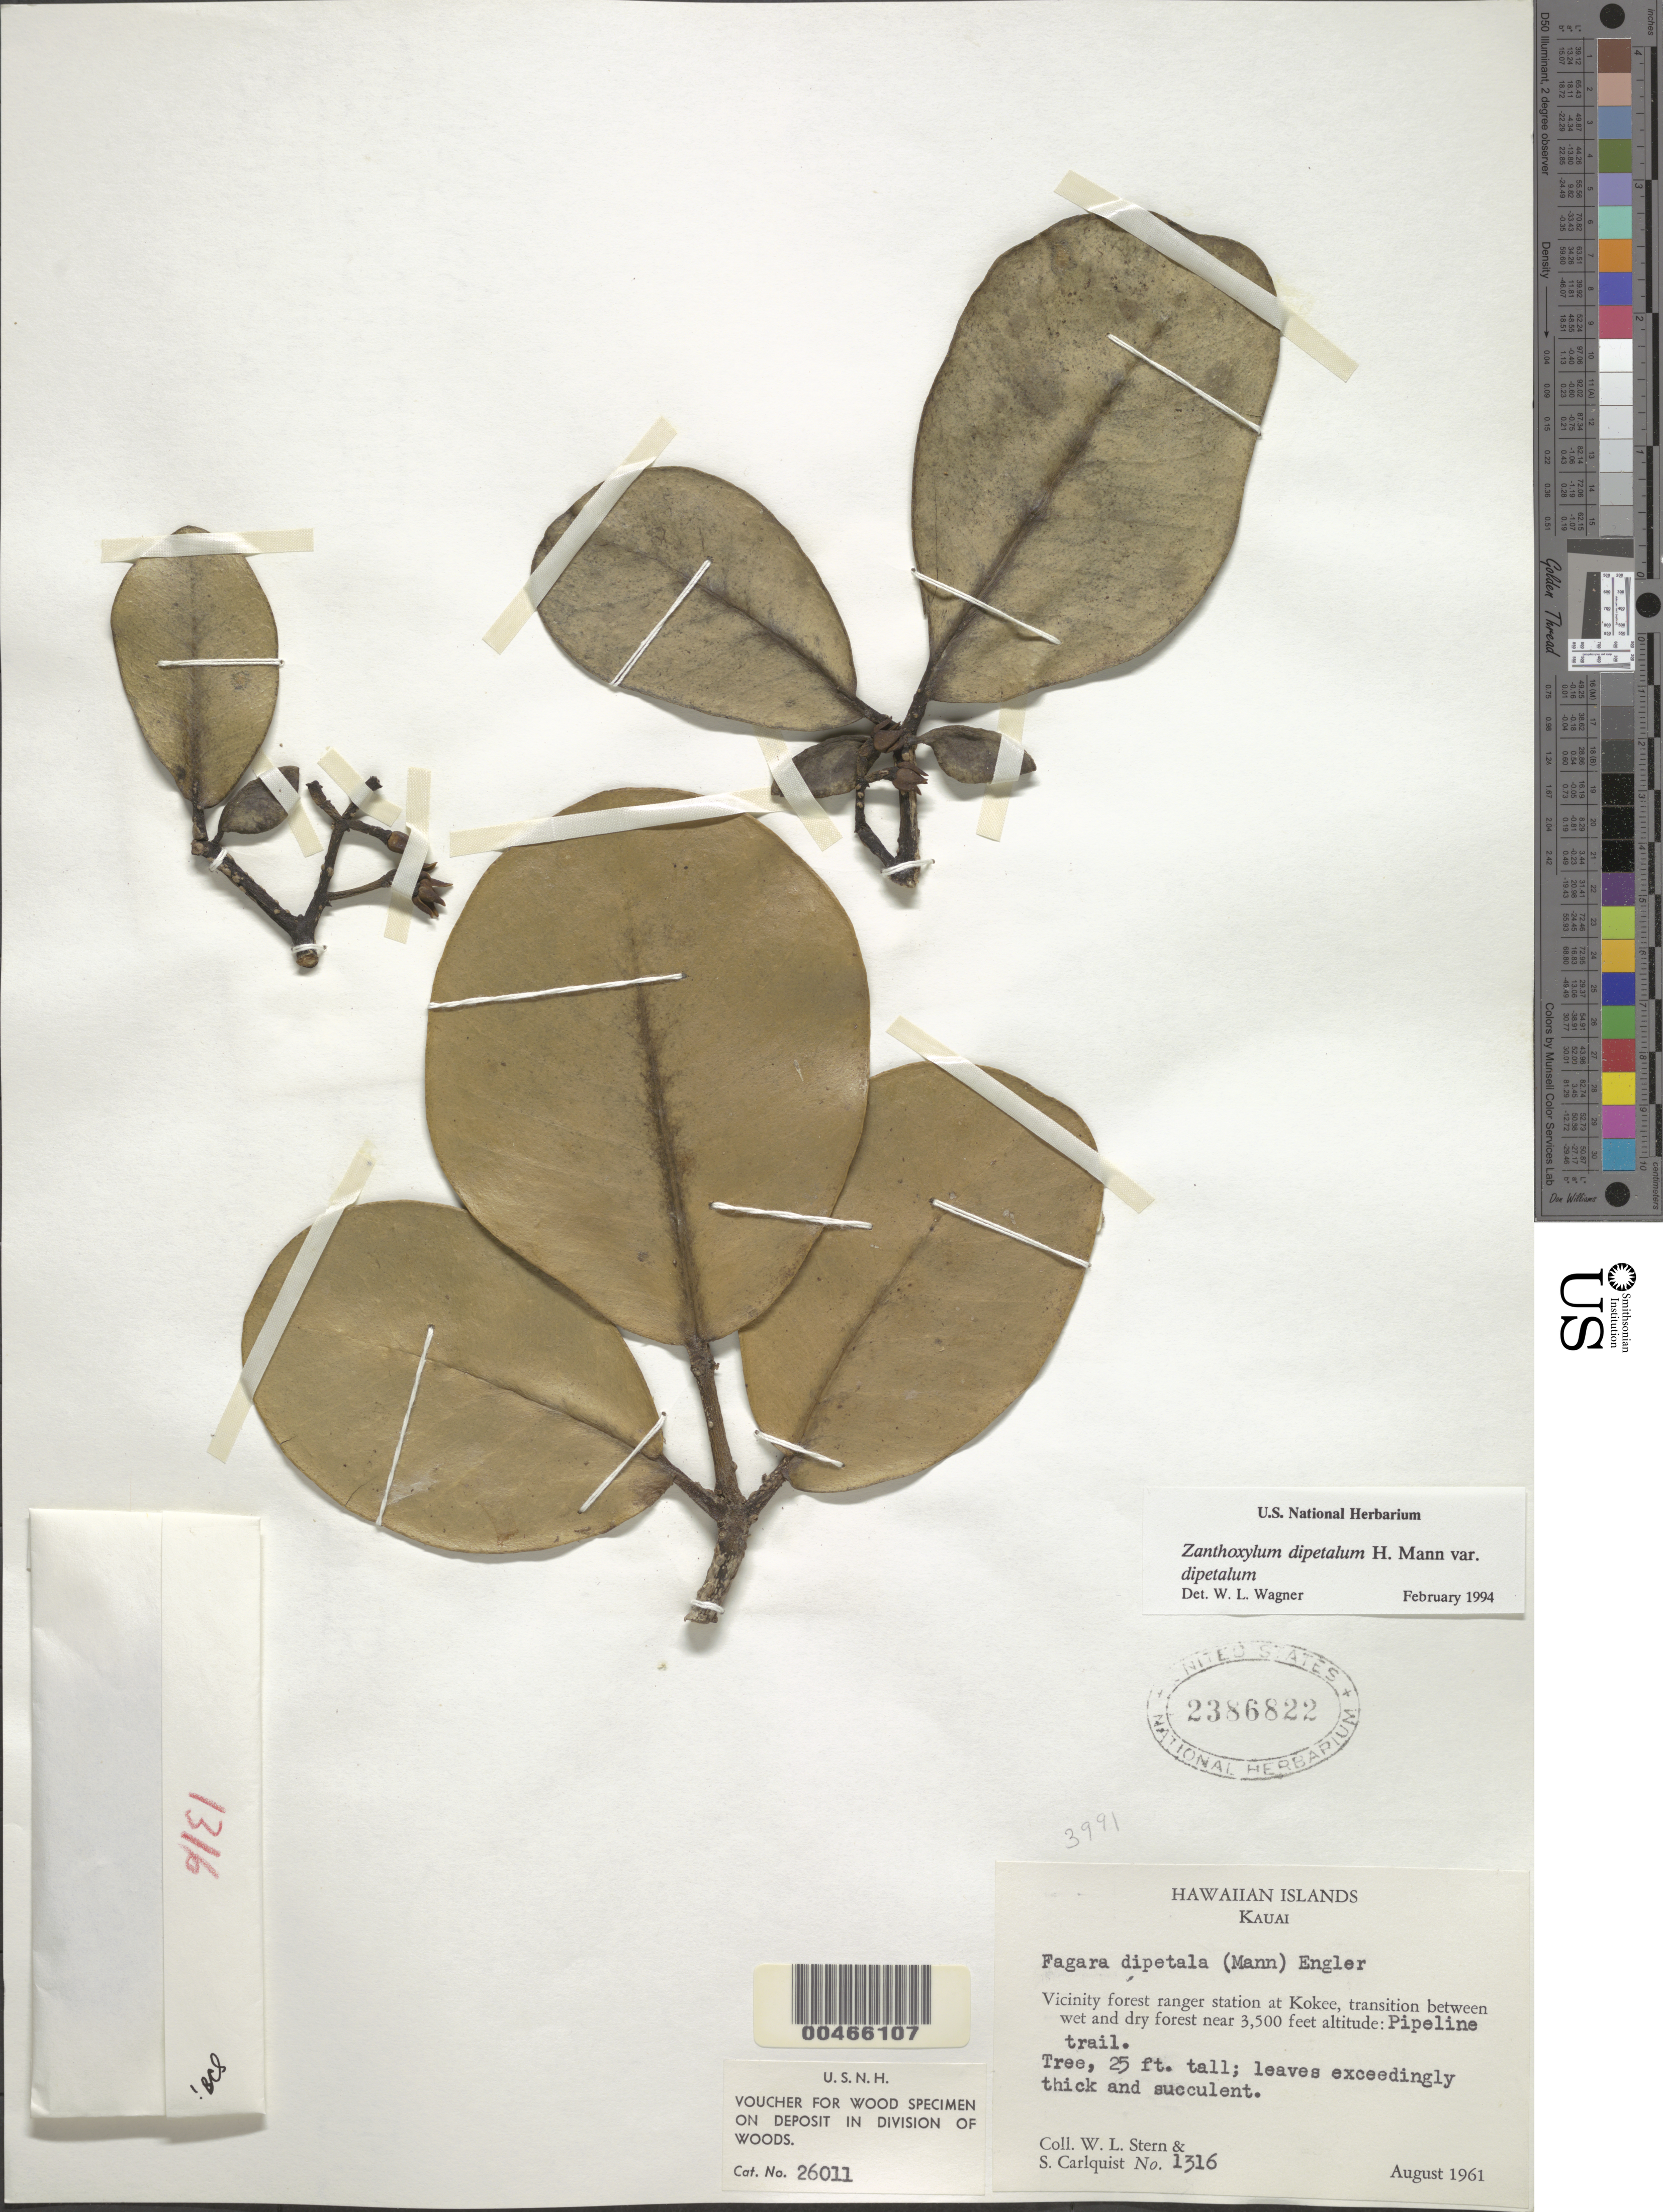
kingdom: Plantae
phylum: Tracheophyta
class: Magnoliopsida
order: Sapindales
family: Rutaceae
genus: Zanthoxylum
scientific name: Zanthoxylum dipetalum var. dipetalum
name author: H. Mann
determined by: Wagner, W. L., (BOT), Smithsonian Institution - National Museum of Natural History (UNITED STATES)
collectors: W. L. Stern & S. Carlquist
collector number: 1316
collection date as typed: Aug 1961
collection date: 1961-08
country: United States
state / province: Hawaii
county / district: Kauai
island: Kaua'i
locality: Vicinity forest ranger station at Kokee, Pipeline trail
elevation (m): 1067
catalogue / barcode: US 2386822